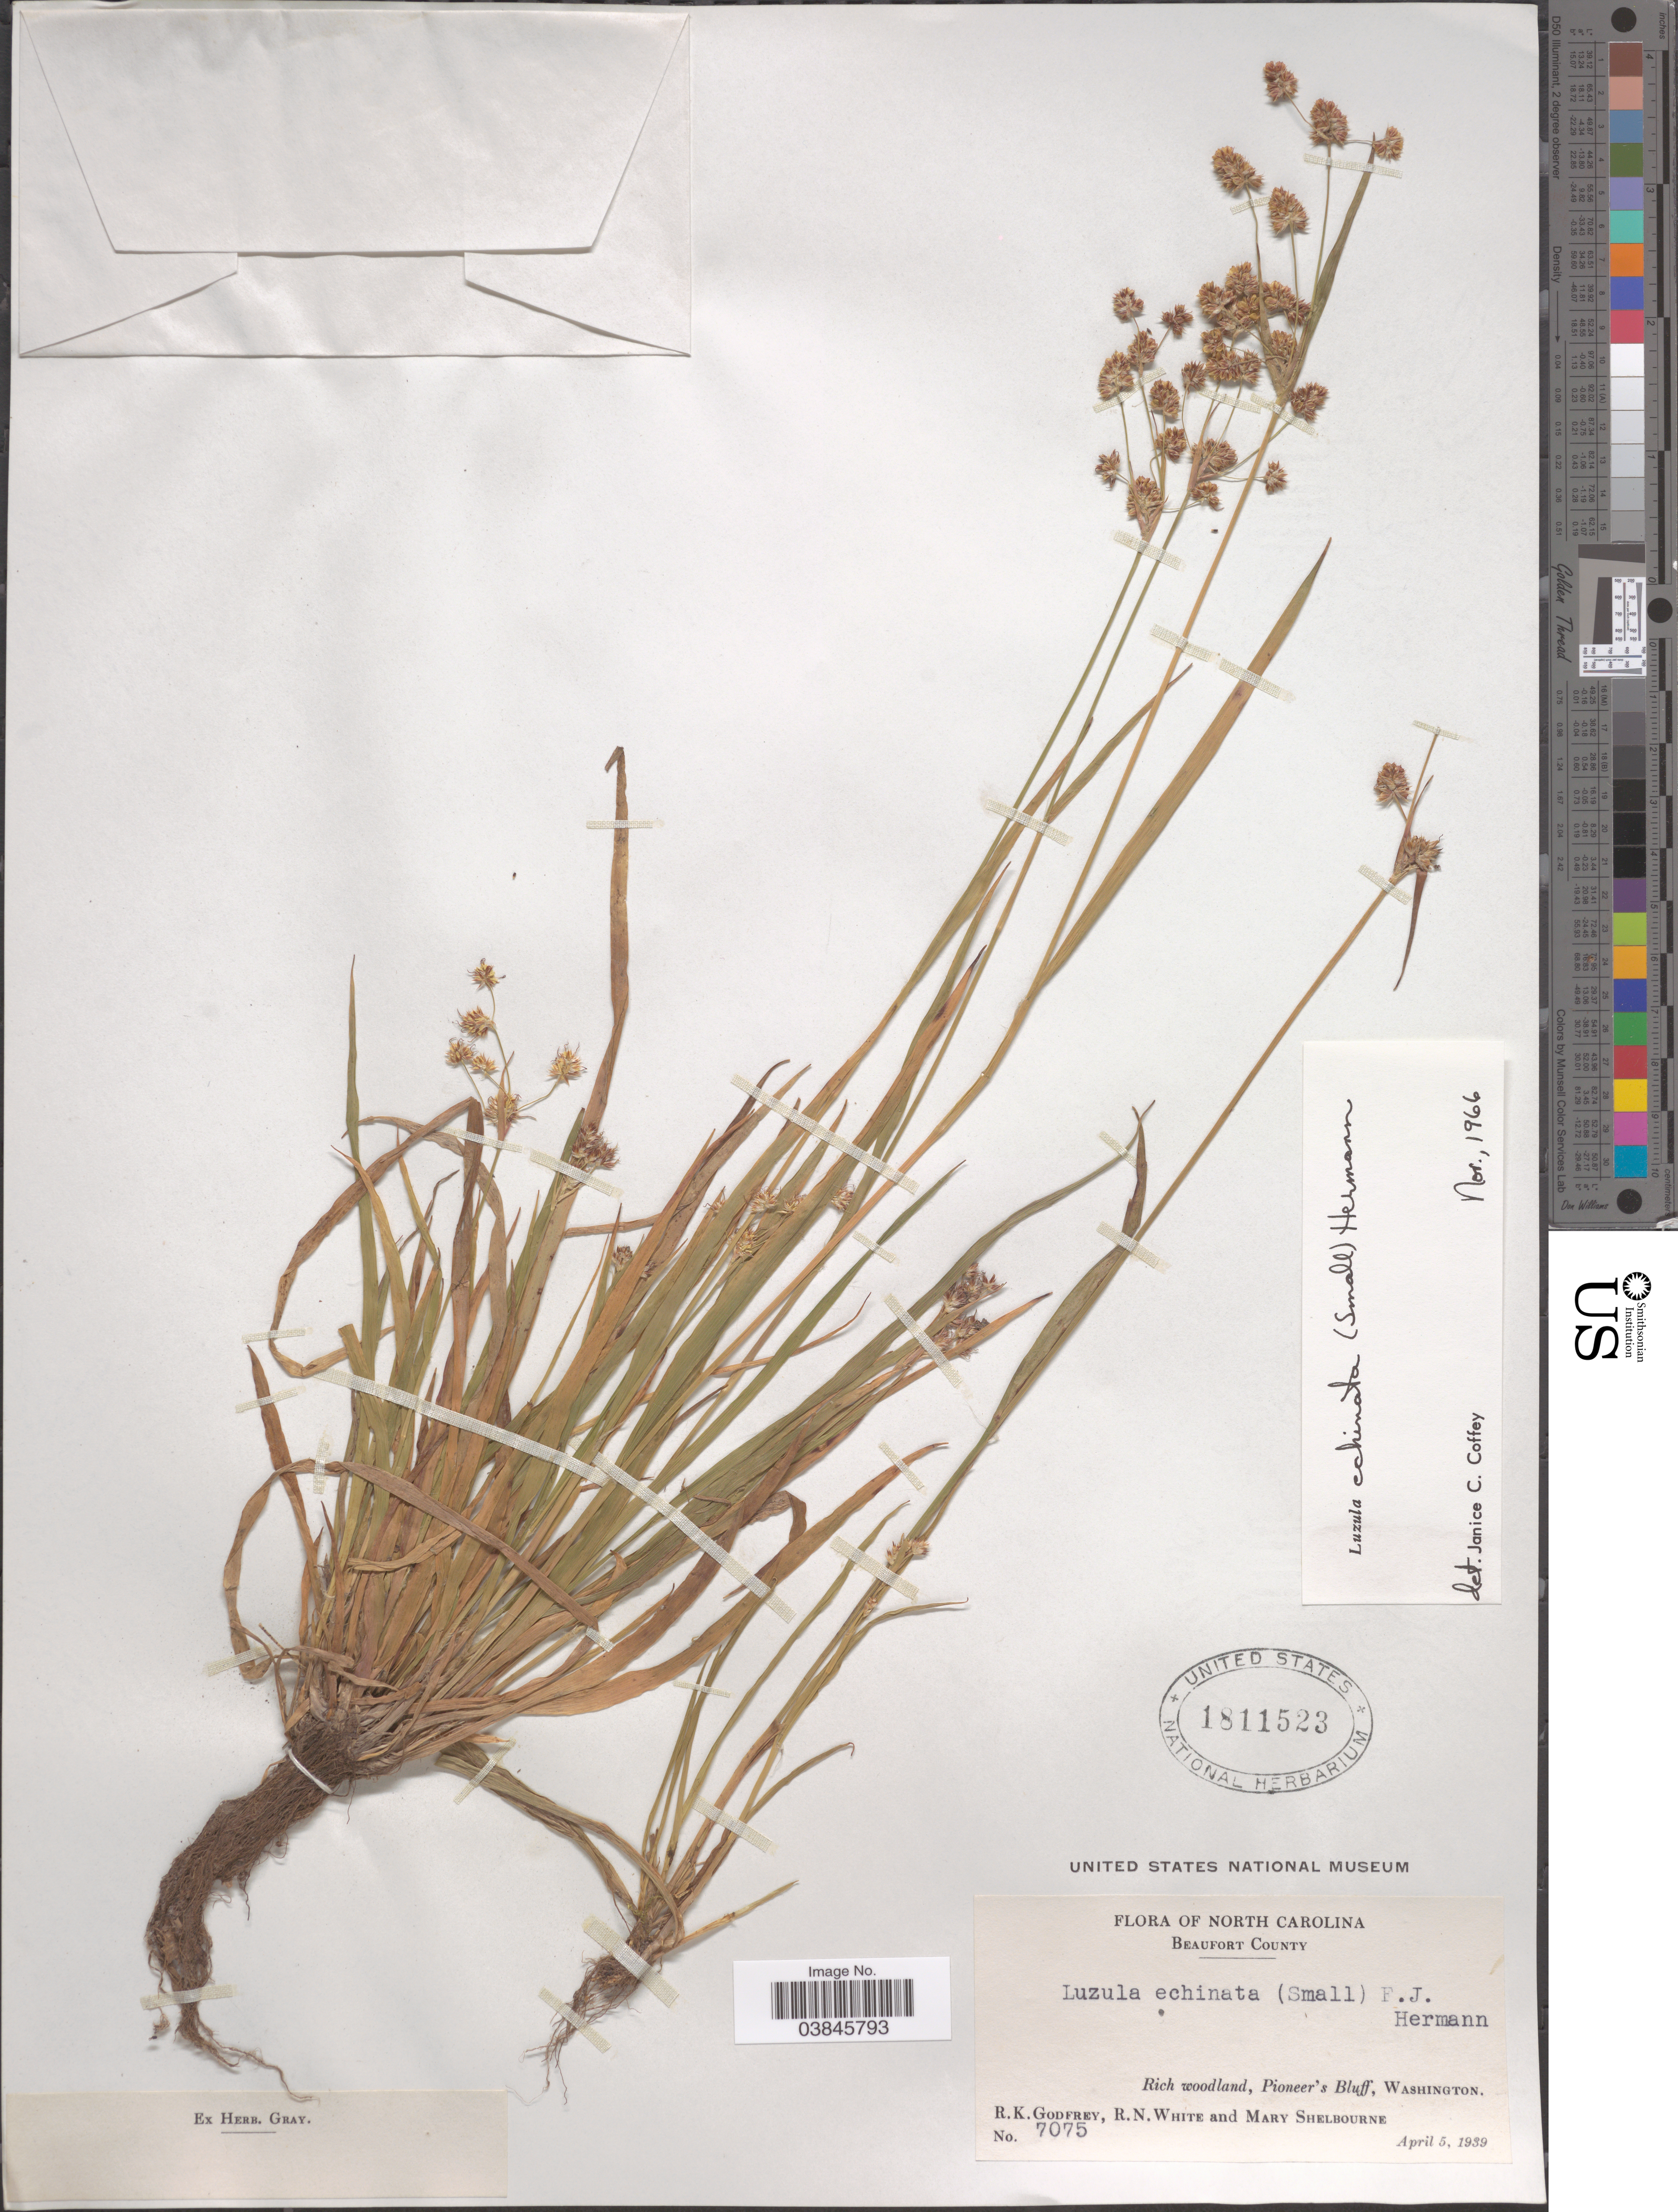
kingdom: Plantae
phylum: Tracheophyta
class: Liliopsida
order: Poales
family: Juncaceae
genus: Luzula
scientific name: Luzula echinata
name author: (Small) F.J. Herm.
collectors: R. K. Godfrey, R. N. White & M. Shelbourne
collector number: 7075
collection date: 1939-04-05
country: United States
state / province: North Carolina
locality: Beaufort County. Pioneer's Bluff, Washington.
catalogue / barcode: US 1811523